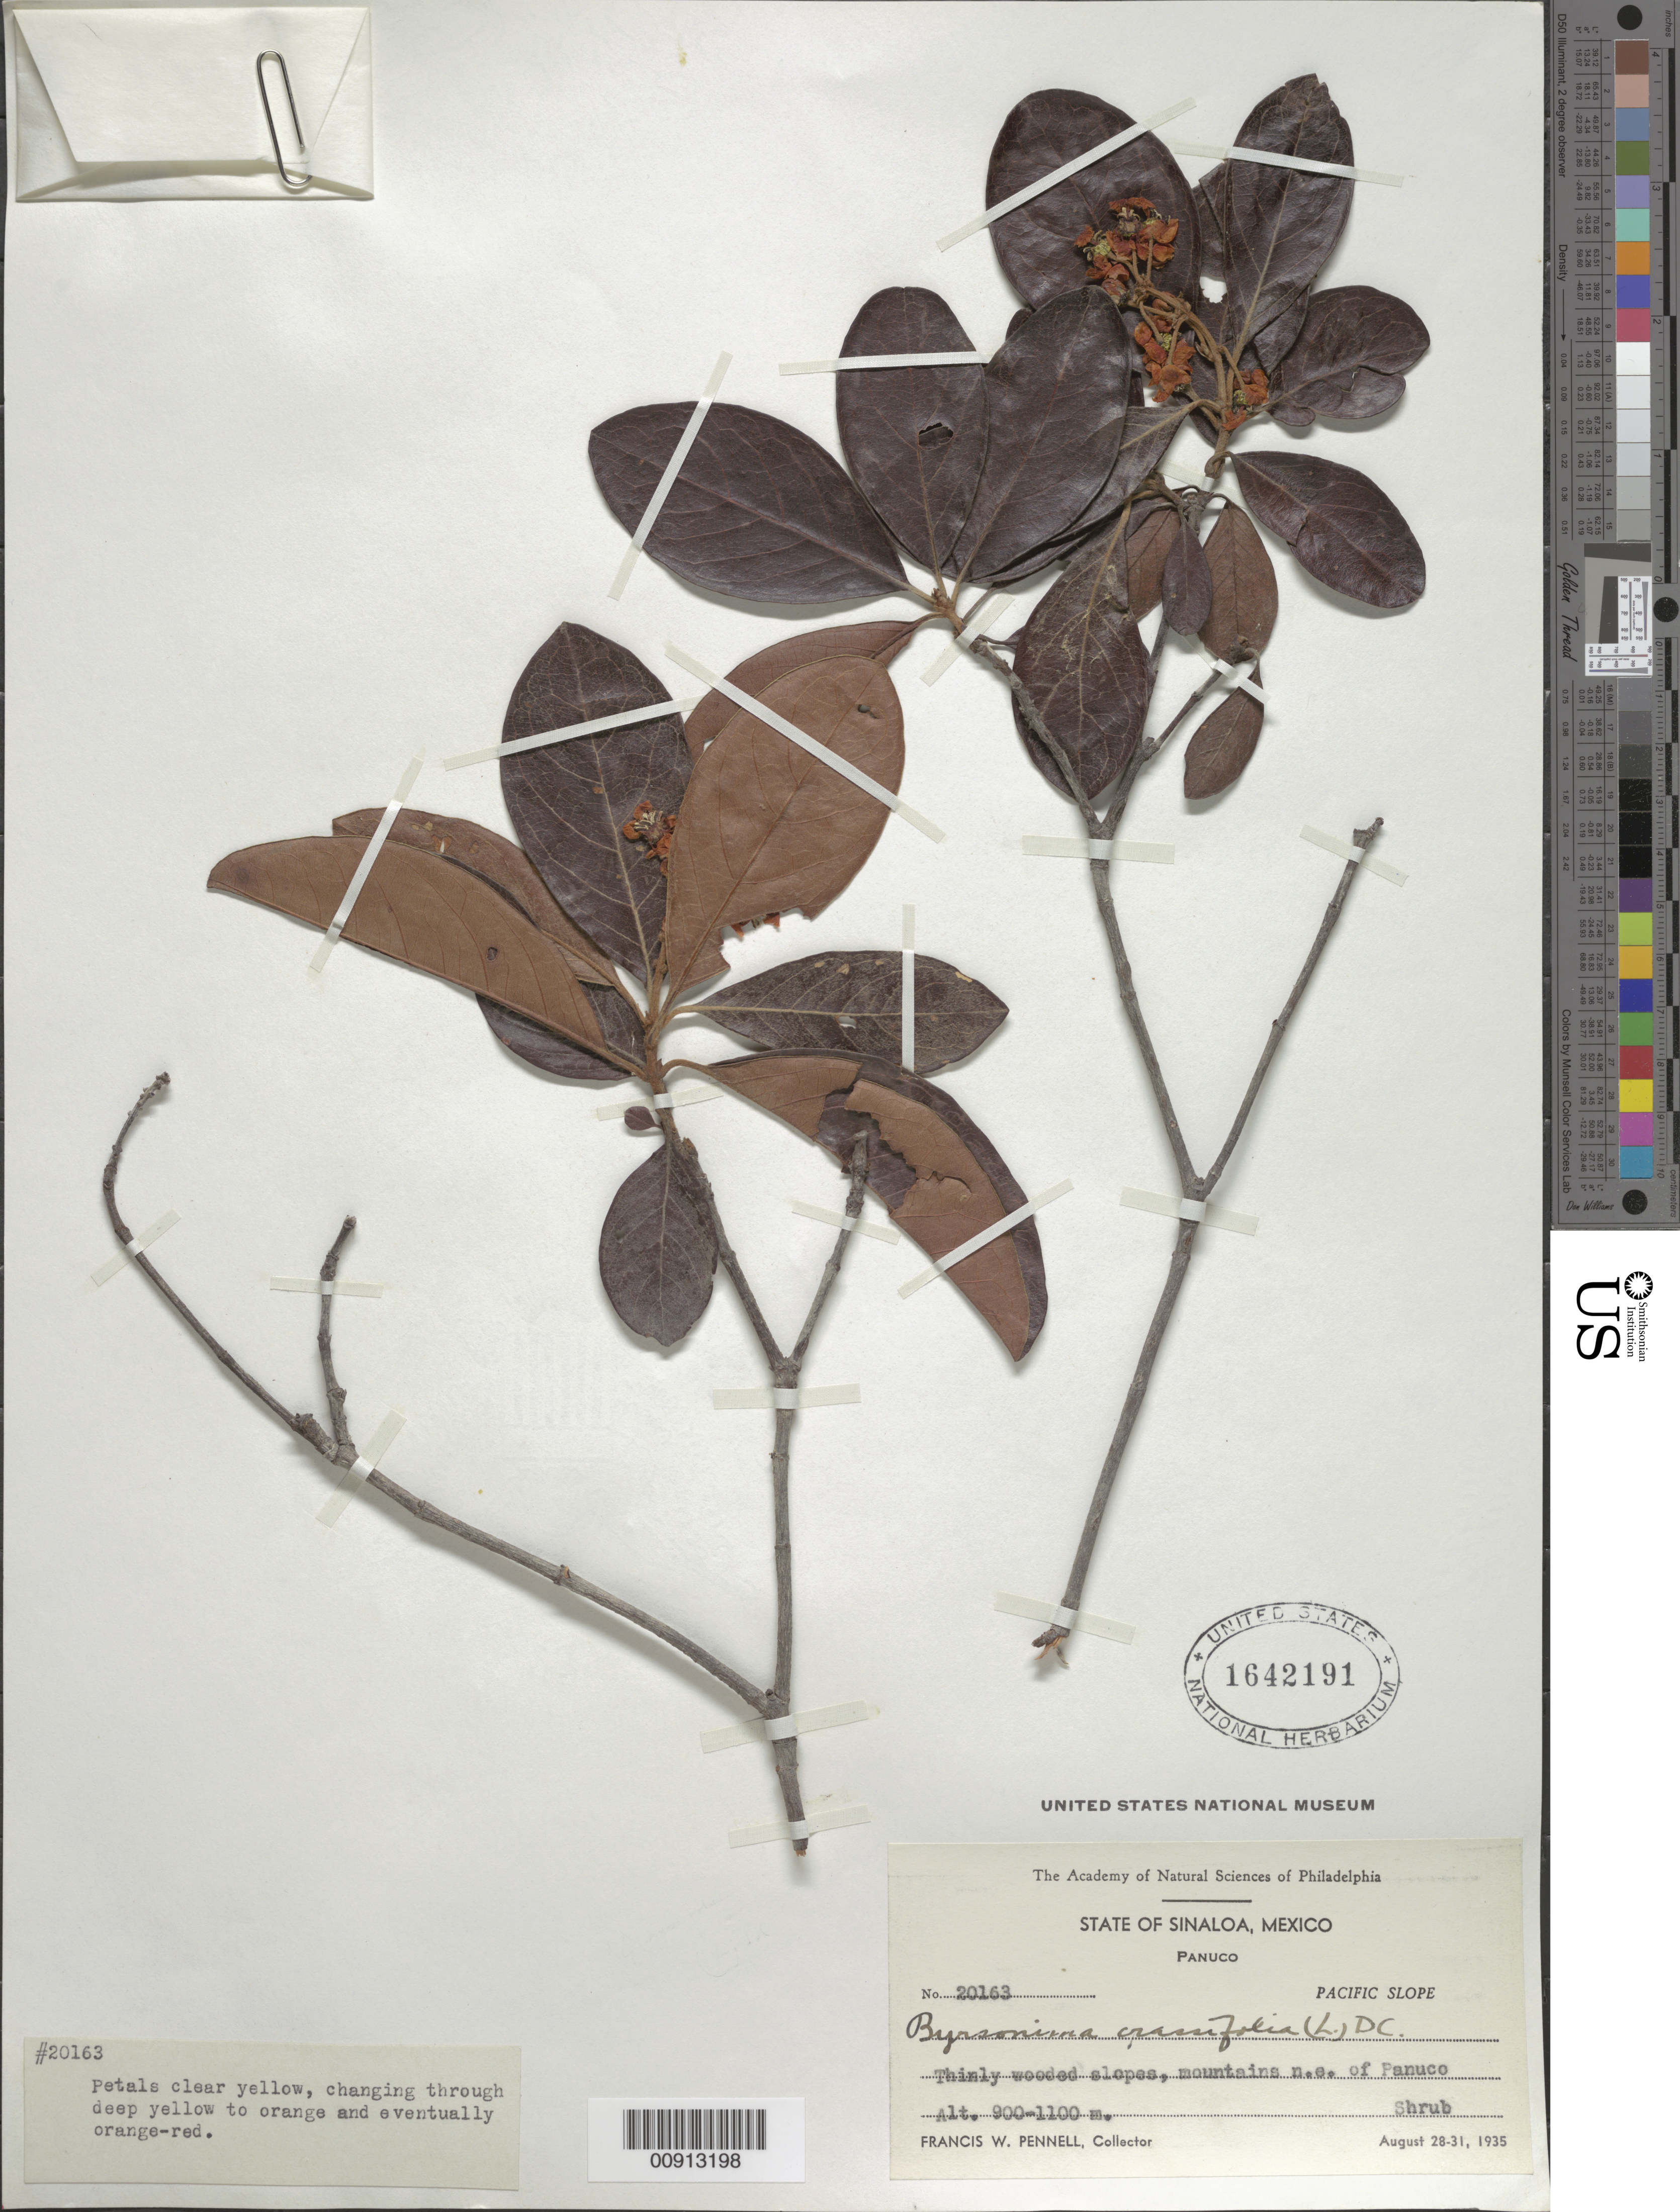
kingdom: Plantae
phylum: Tracheophyta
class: Magnoliopsida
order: Malpighiales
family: Malpighiaceae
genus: Byrsonima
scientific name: Byrsonima crassifolia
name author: (L.) Kunth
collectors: F. W. Pennell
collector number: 20163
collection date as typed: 28 Aug 1935 to 31 Aug 1935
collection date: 1935-08-28/1935-08-31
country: Mexico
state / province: Sinaloa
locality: Mountains NE of Panuco, State of Sinaloa. Pacific Slope.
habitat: Thinly wooded slopes.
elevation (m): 1100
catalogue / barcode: US 1642191